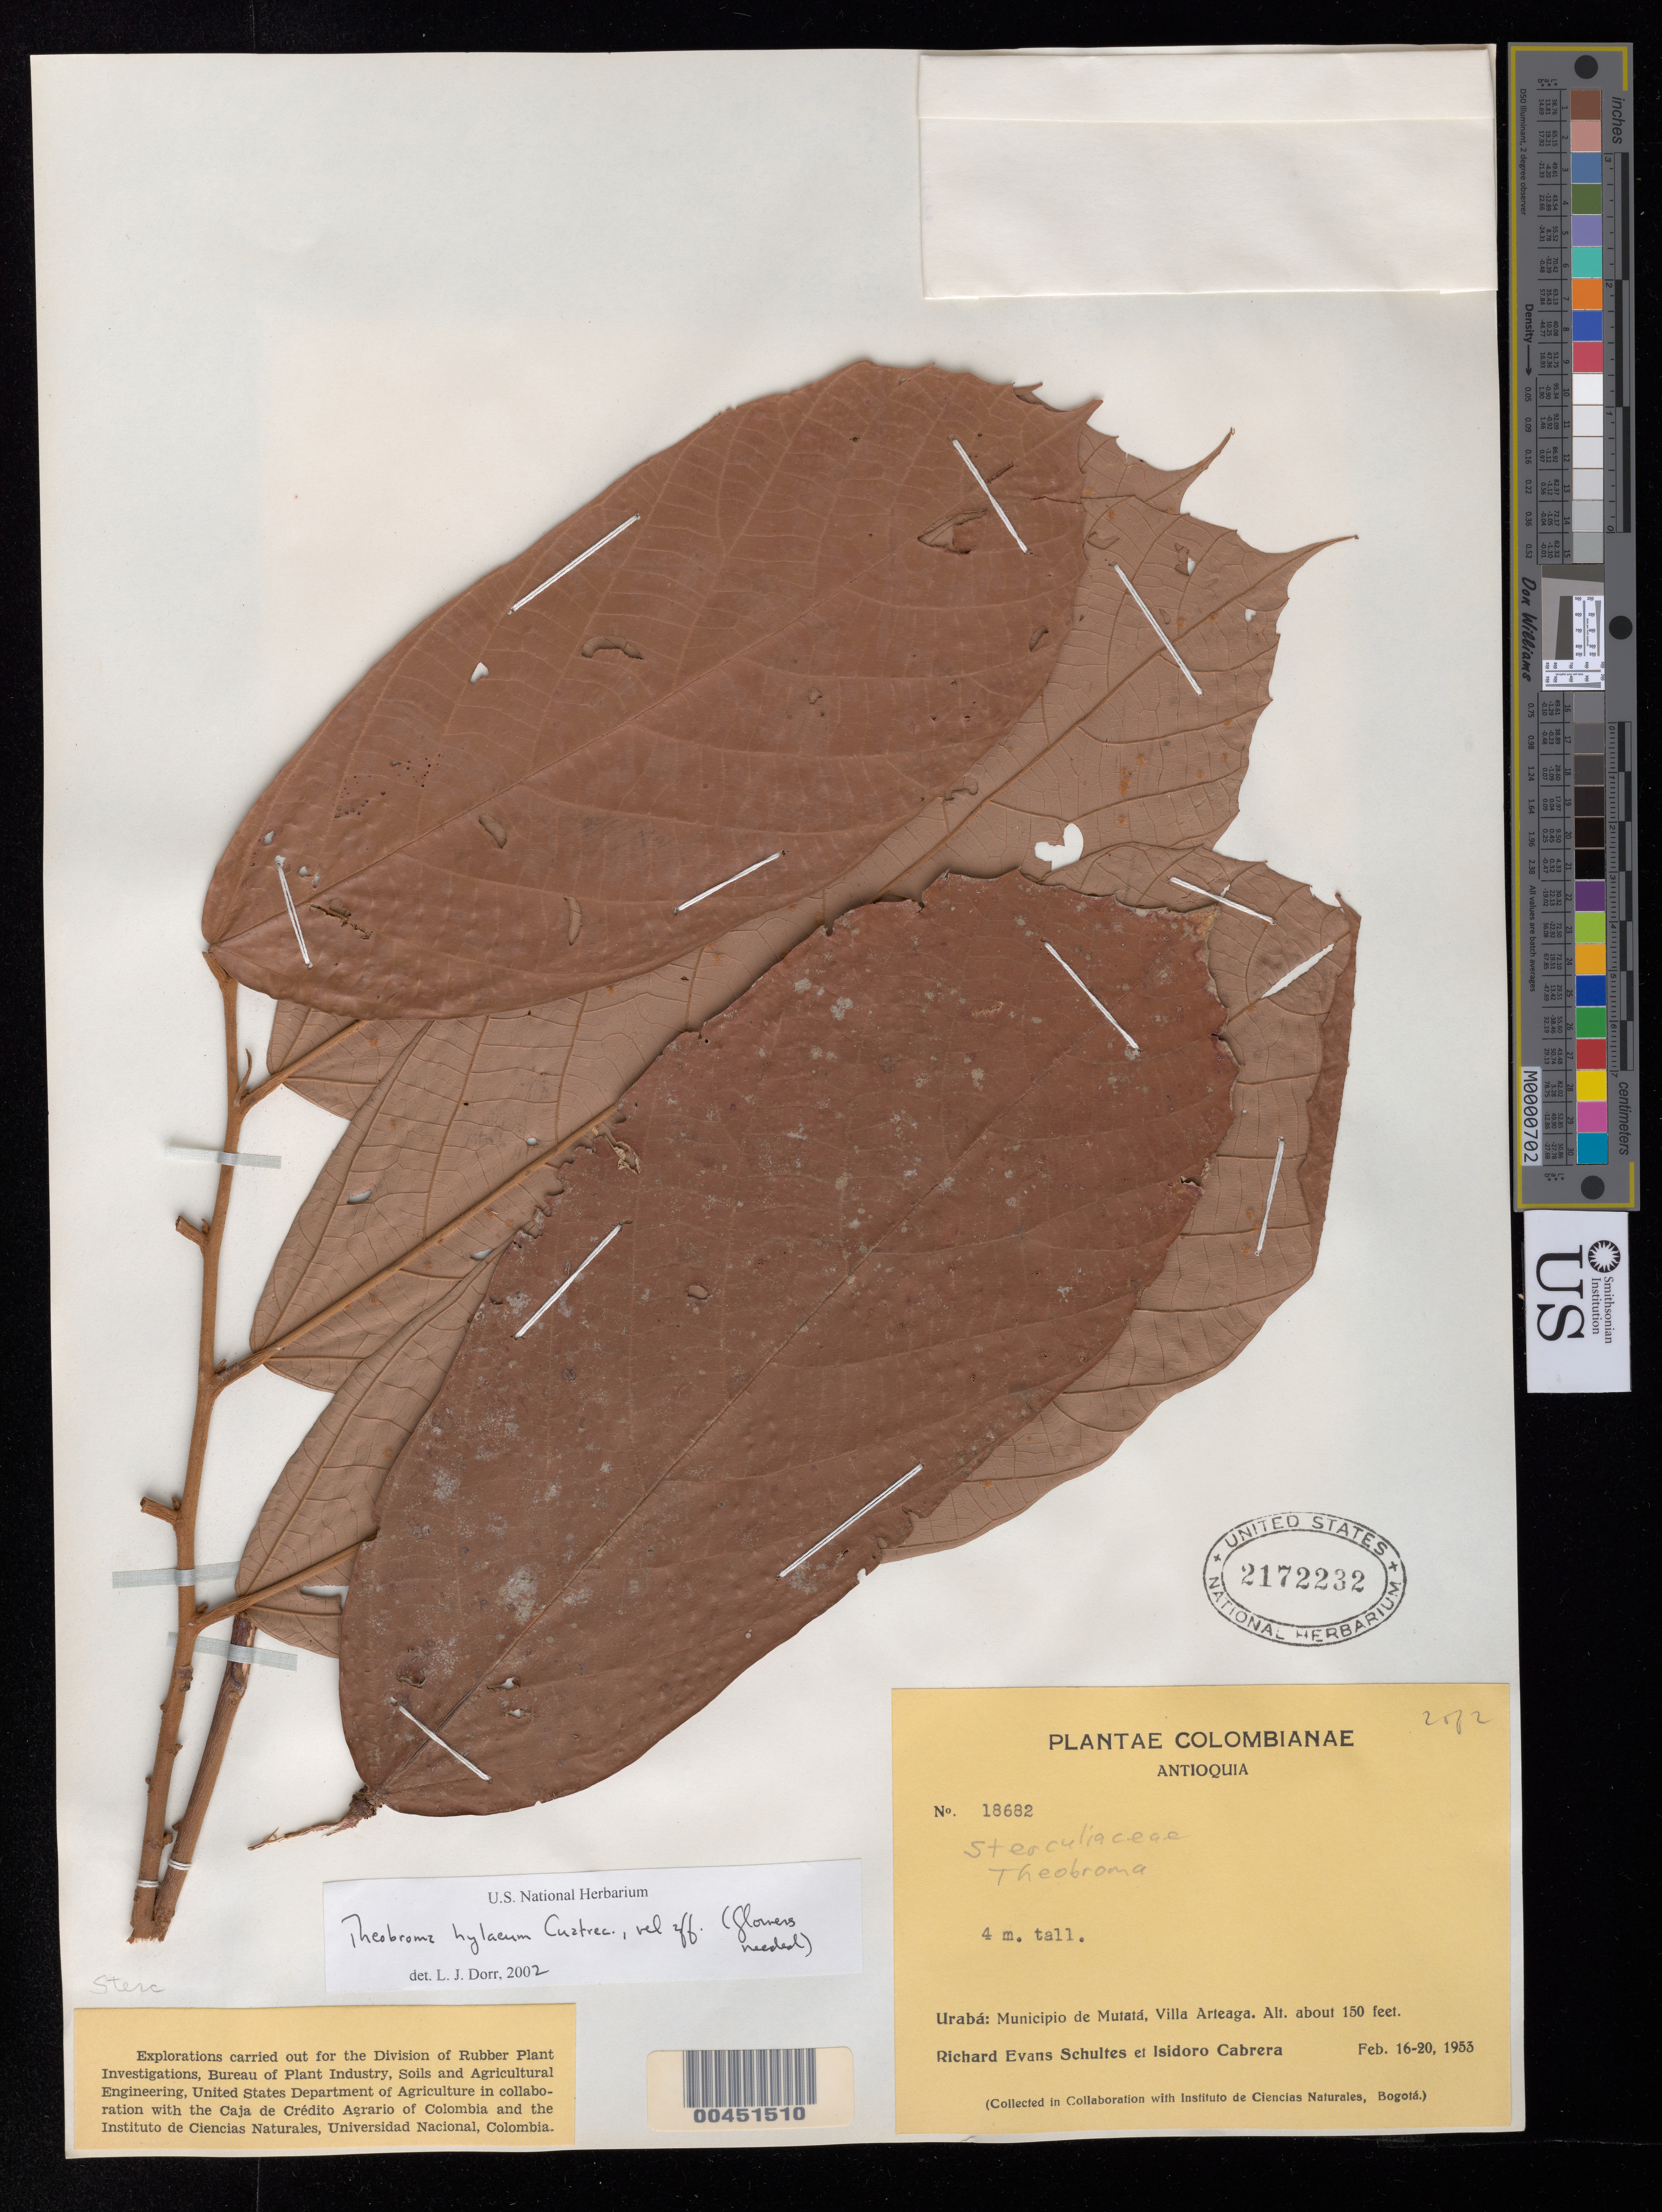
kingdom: Plantae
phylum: Tracheophyta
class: Magnoliopsida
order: Malvales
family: Malvaceae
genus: Theobroma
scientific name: Theobroma hylaeum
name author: Cuatrec.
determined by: Dorr, L. J., (BOT), Smithsonian Institution - National Museum of Natural History (UNITED STATES)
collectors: R. E. Schultes & I. Cabrera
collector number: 18682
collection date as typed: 16 Feb 1953 to 20 Feb 1953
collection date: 1953-02-16/1953-02-20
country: Colombia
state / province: Antioquia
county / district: Mutatá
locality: Villa Arteaga, Urabá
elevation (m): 46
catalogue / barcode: US 2172232